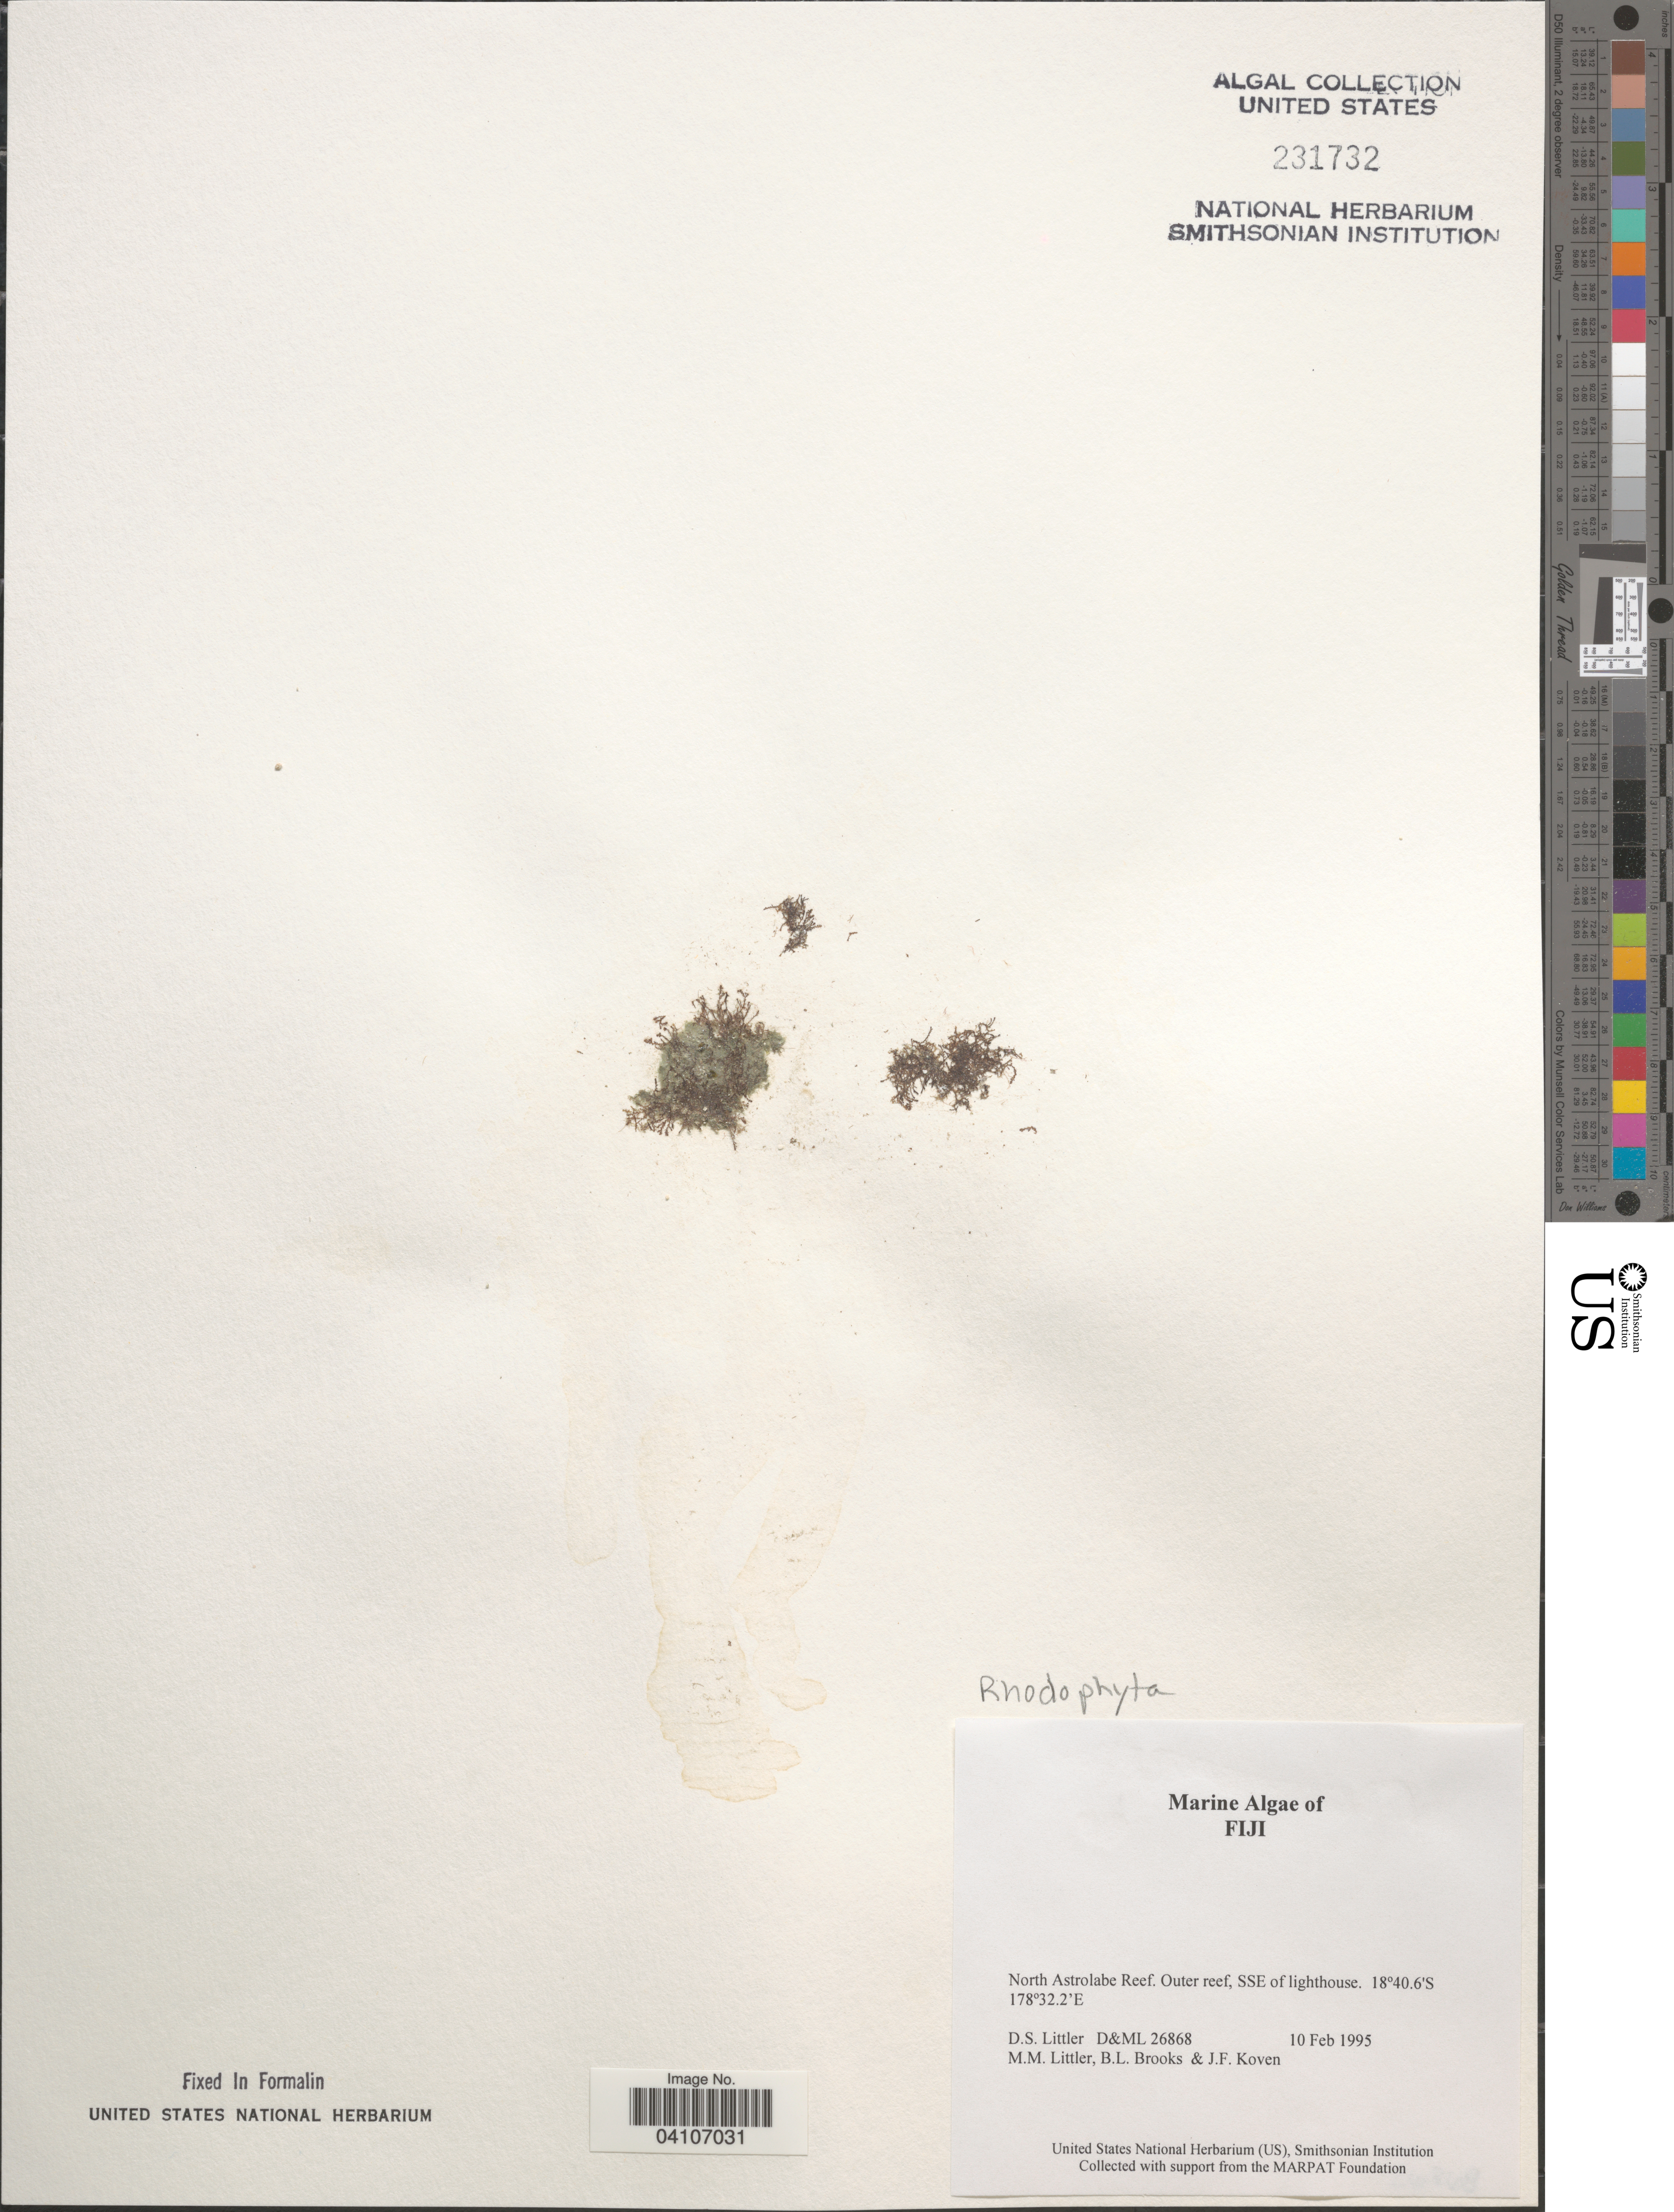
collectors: D. S. Littler, B. Brooks & J. Koven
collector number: D&ML26868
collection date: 1995-02-10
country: Fiji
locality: North Astrolabe Reef. Outer reef, SSE of lighthouse.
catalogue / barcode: US 231732